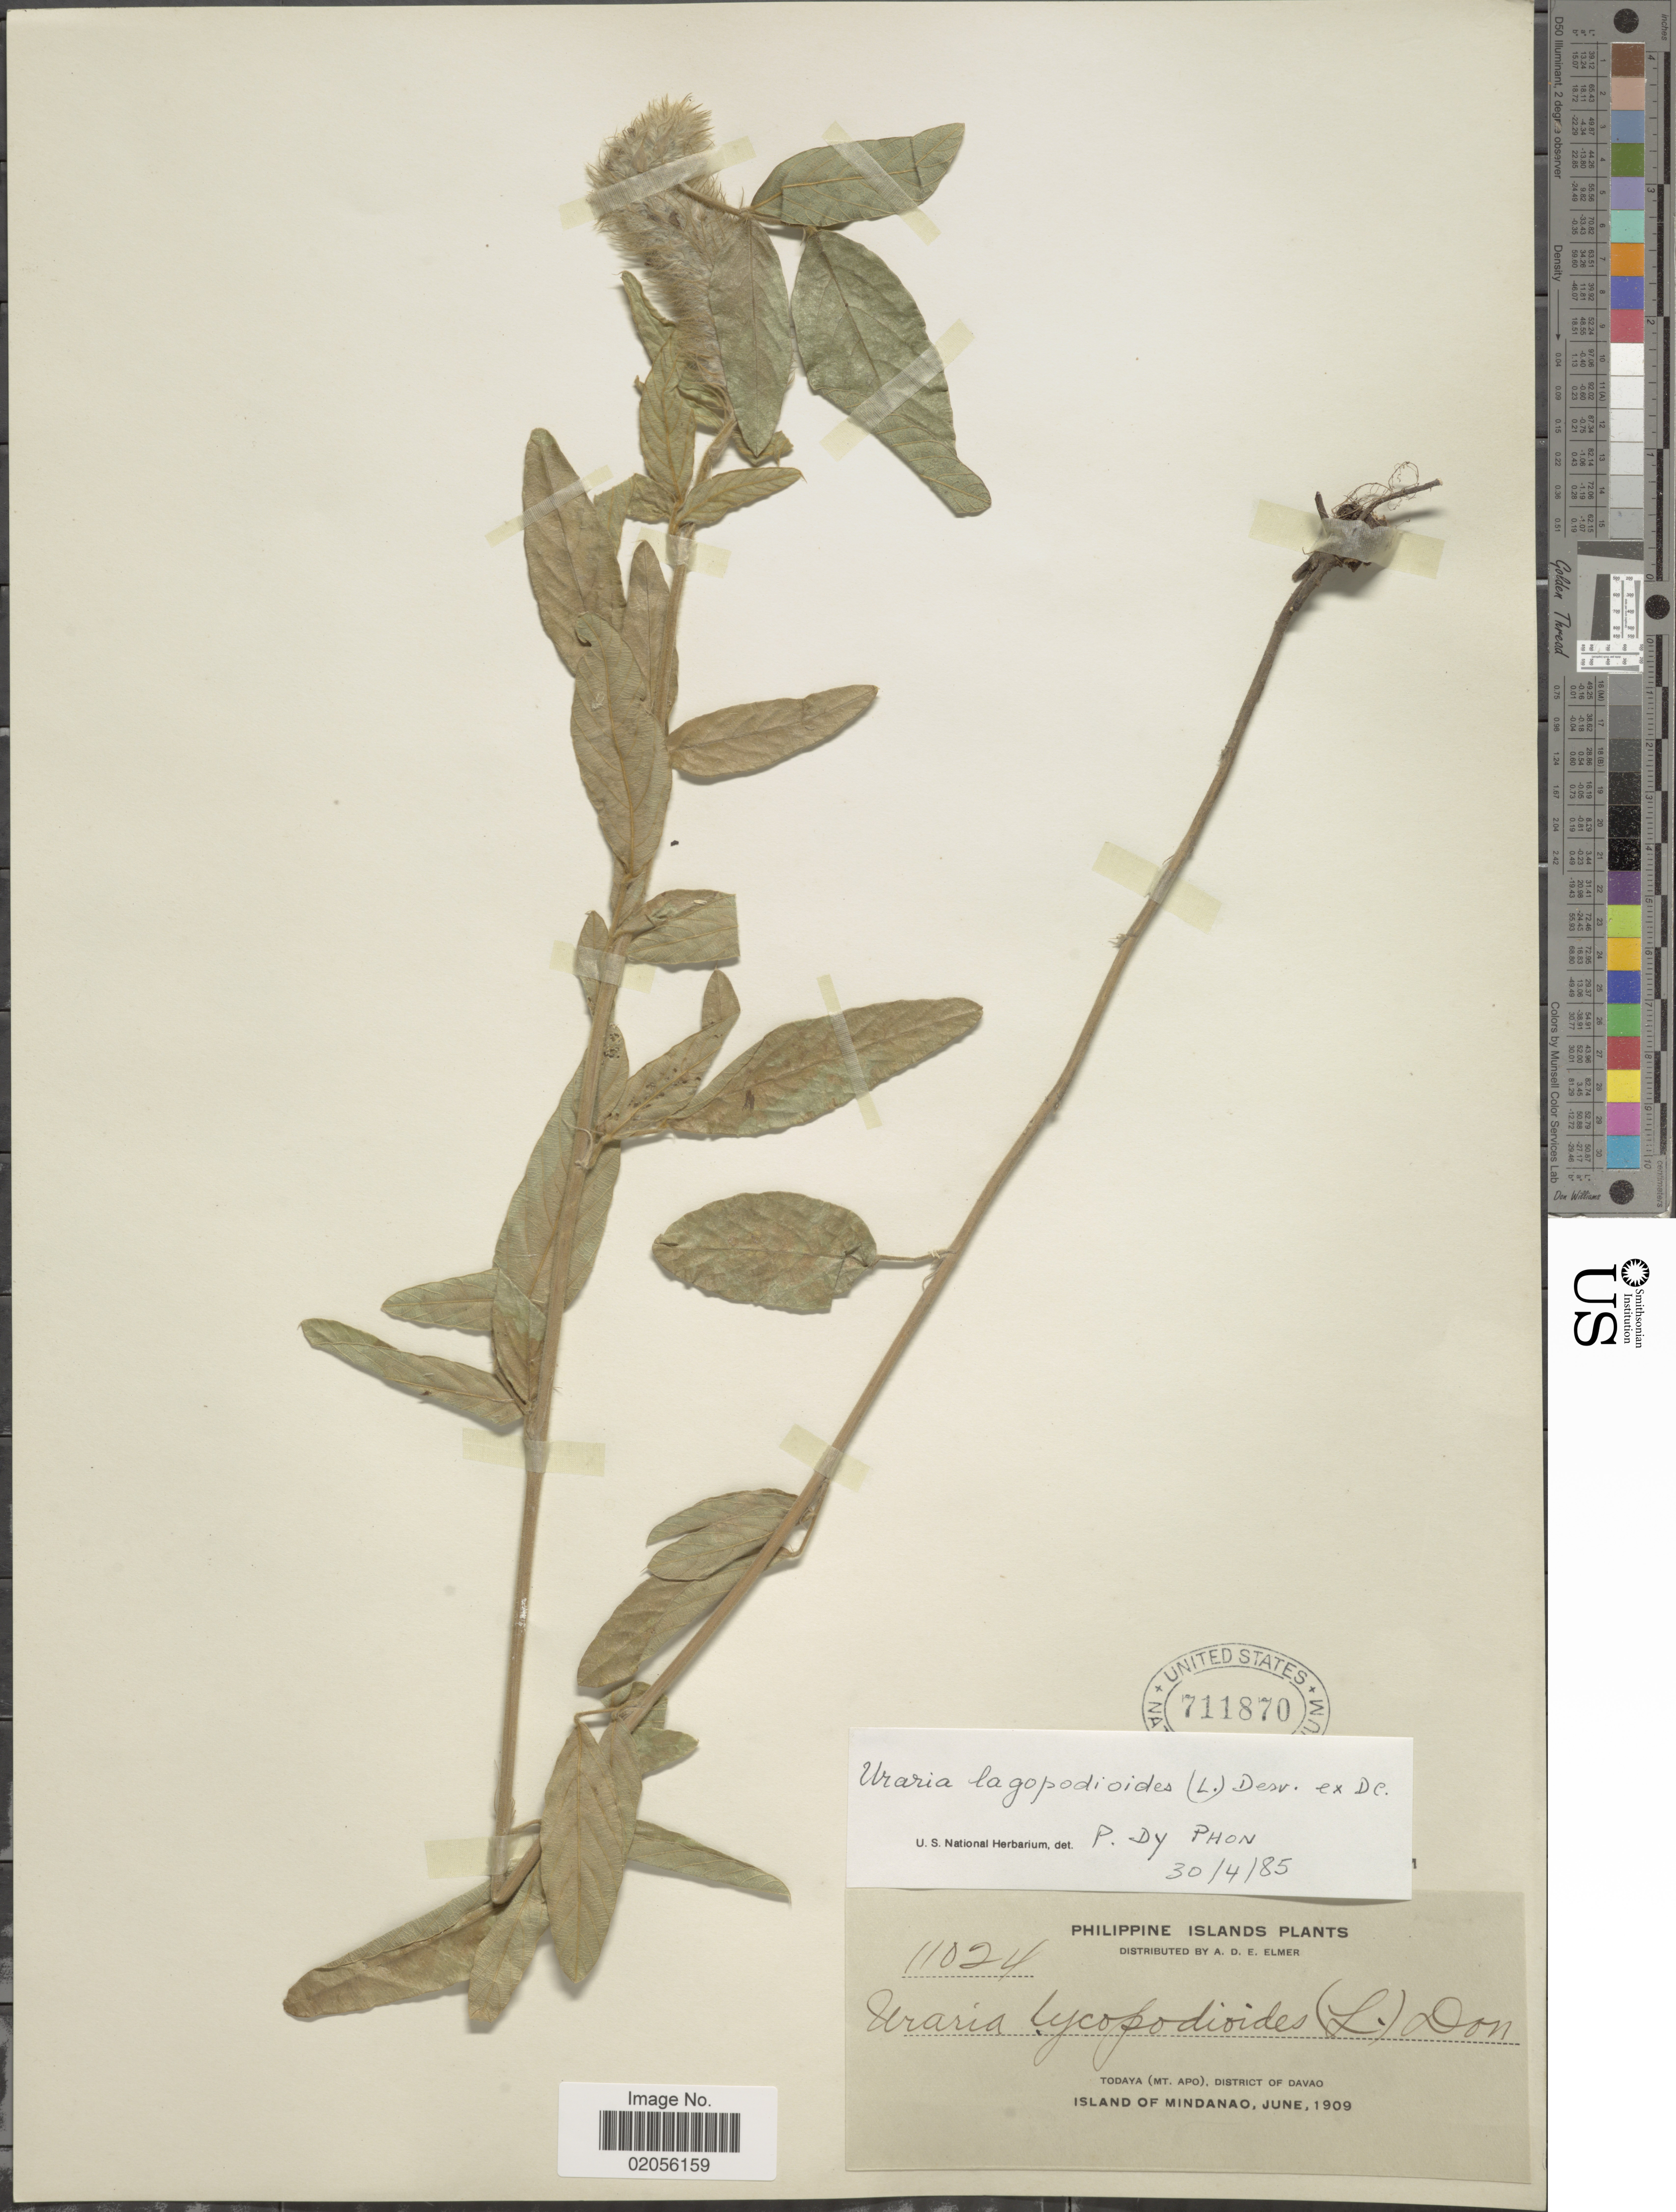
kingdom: Plantae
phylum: Tracheophyta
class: Magnoliopsida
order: Fabales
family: Fabaceae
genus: Uraria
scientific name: Uraria lagopodioides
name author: (L.) Desv. ex DC.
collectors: A. D. E. Elmer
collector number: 11024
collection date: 1909-06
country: Philippines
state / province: Davao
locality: Todaya (Mt. Apo). Island of Mindanao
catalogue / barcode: US 711870